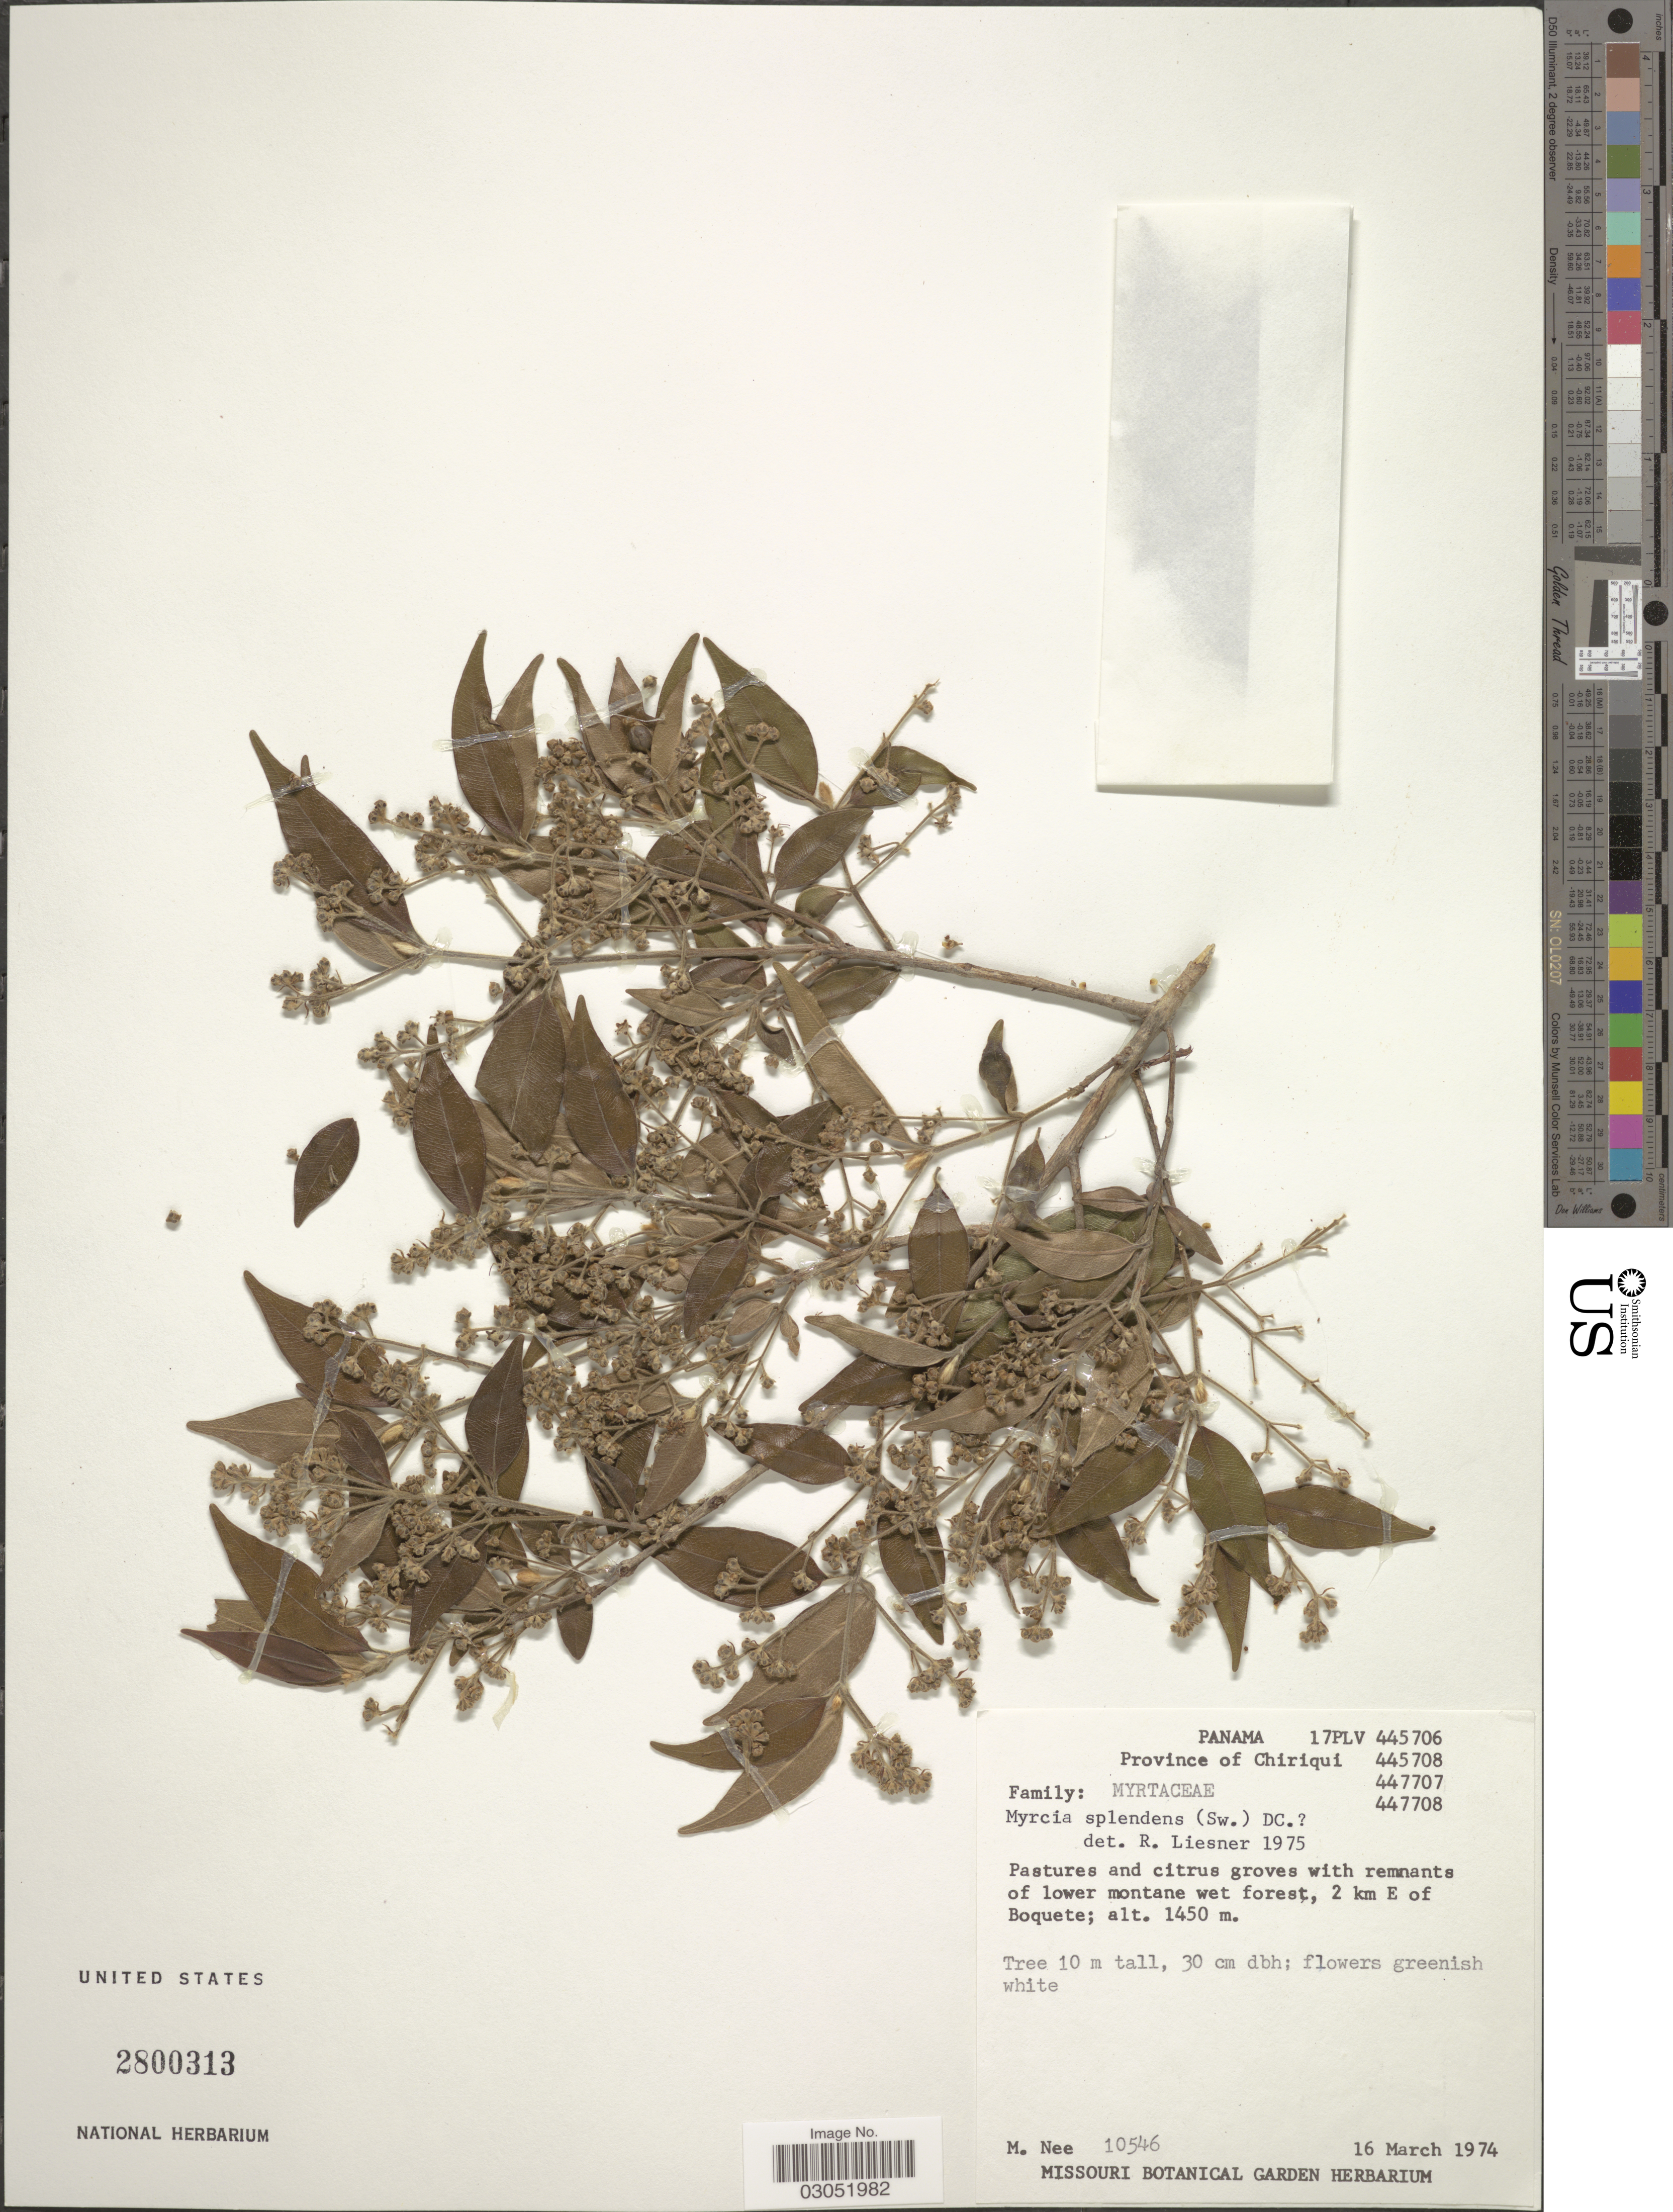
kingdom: Plantae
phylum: Tracheophyta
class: Magnoliopsida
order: Myrtales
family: Myrtaceae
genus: Myrcia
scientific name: Myrcia splendens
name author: (Sw.) DC.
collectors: M. Nee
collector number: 10546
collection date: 1974-03-16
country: Panama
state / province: Chiriqui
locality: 2 km E of Boquete.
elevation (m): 1450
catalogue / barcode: US 2800313